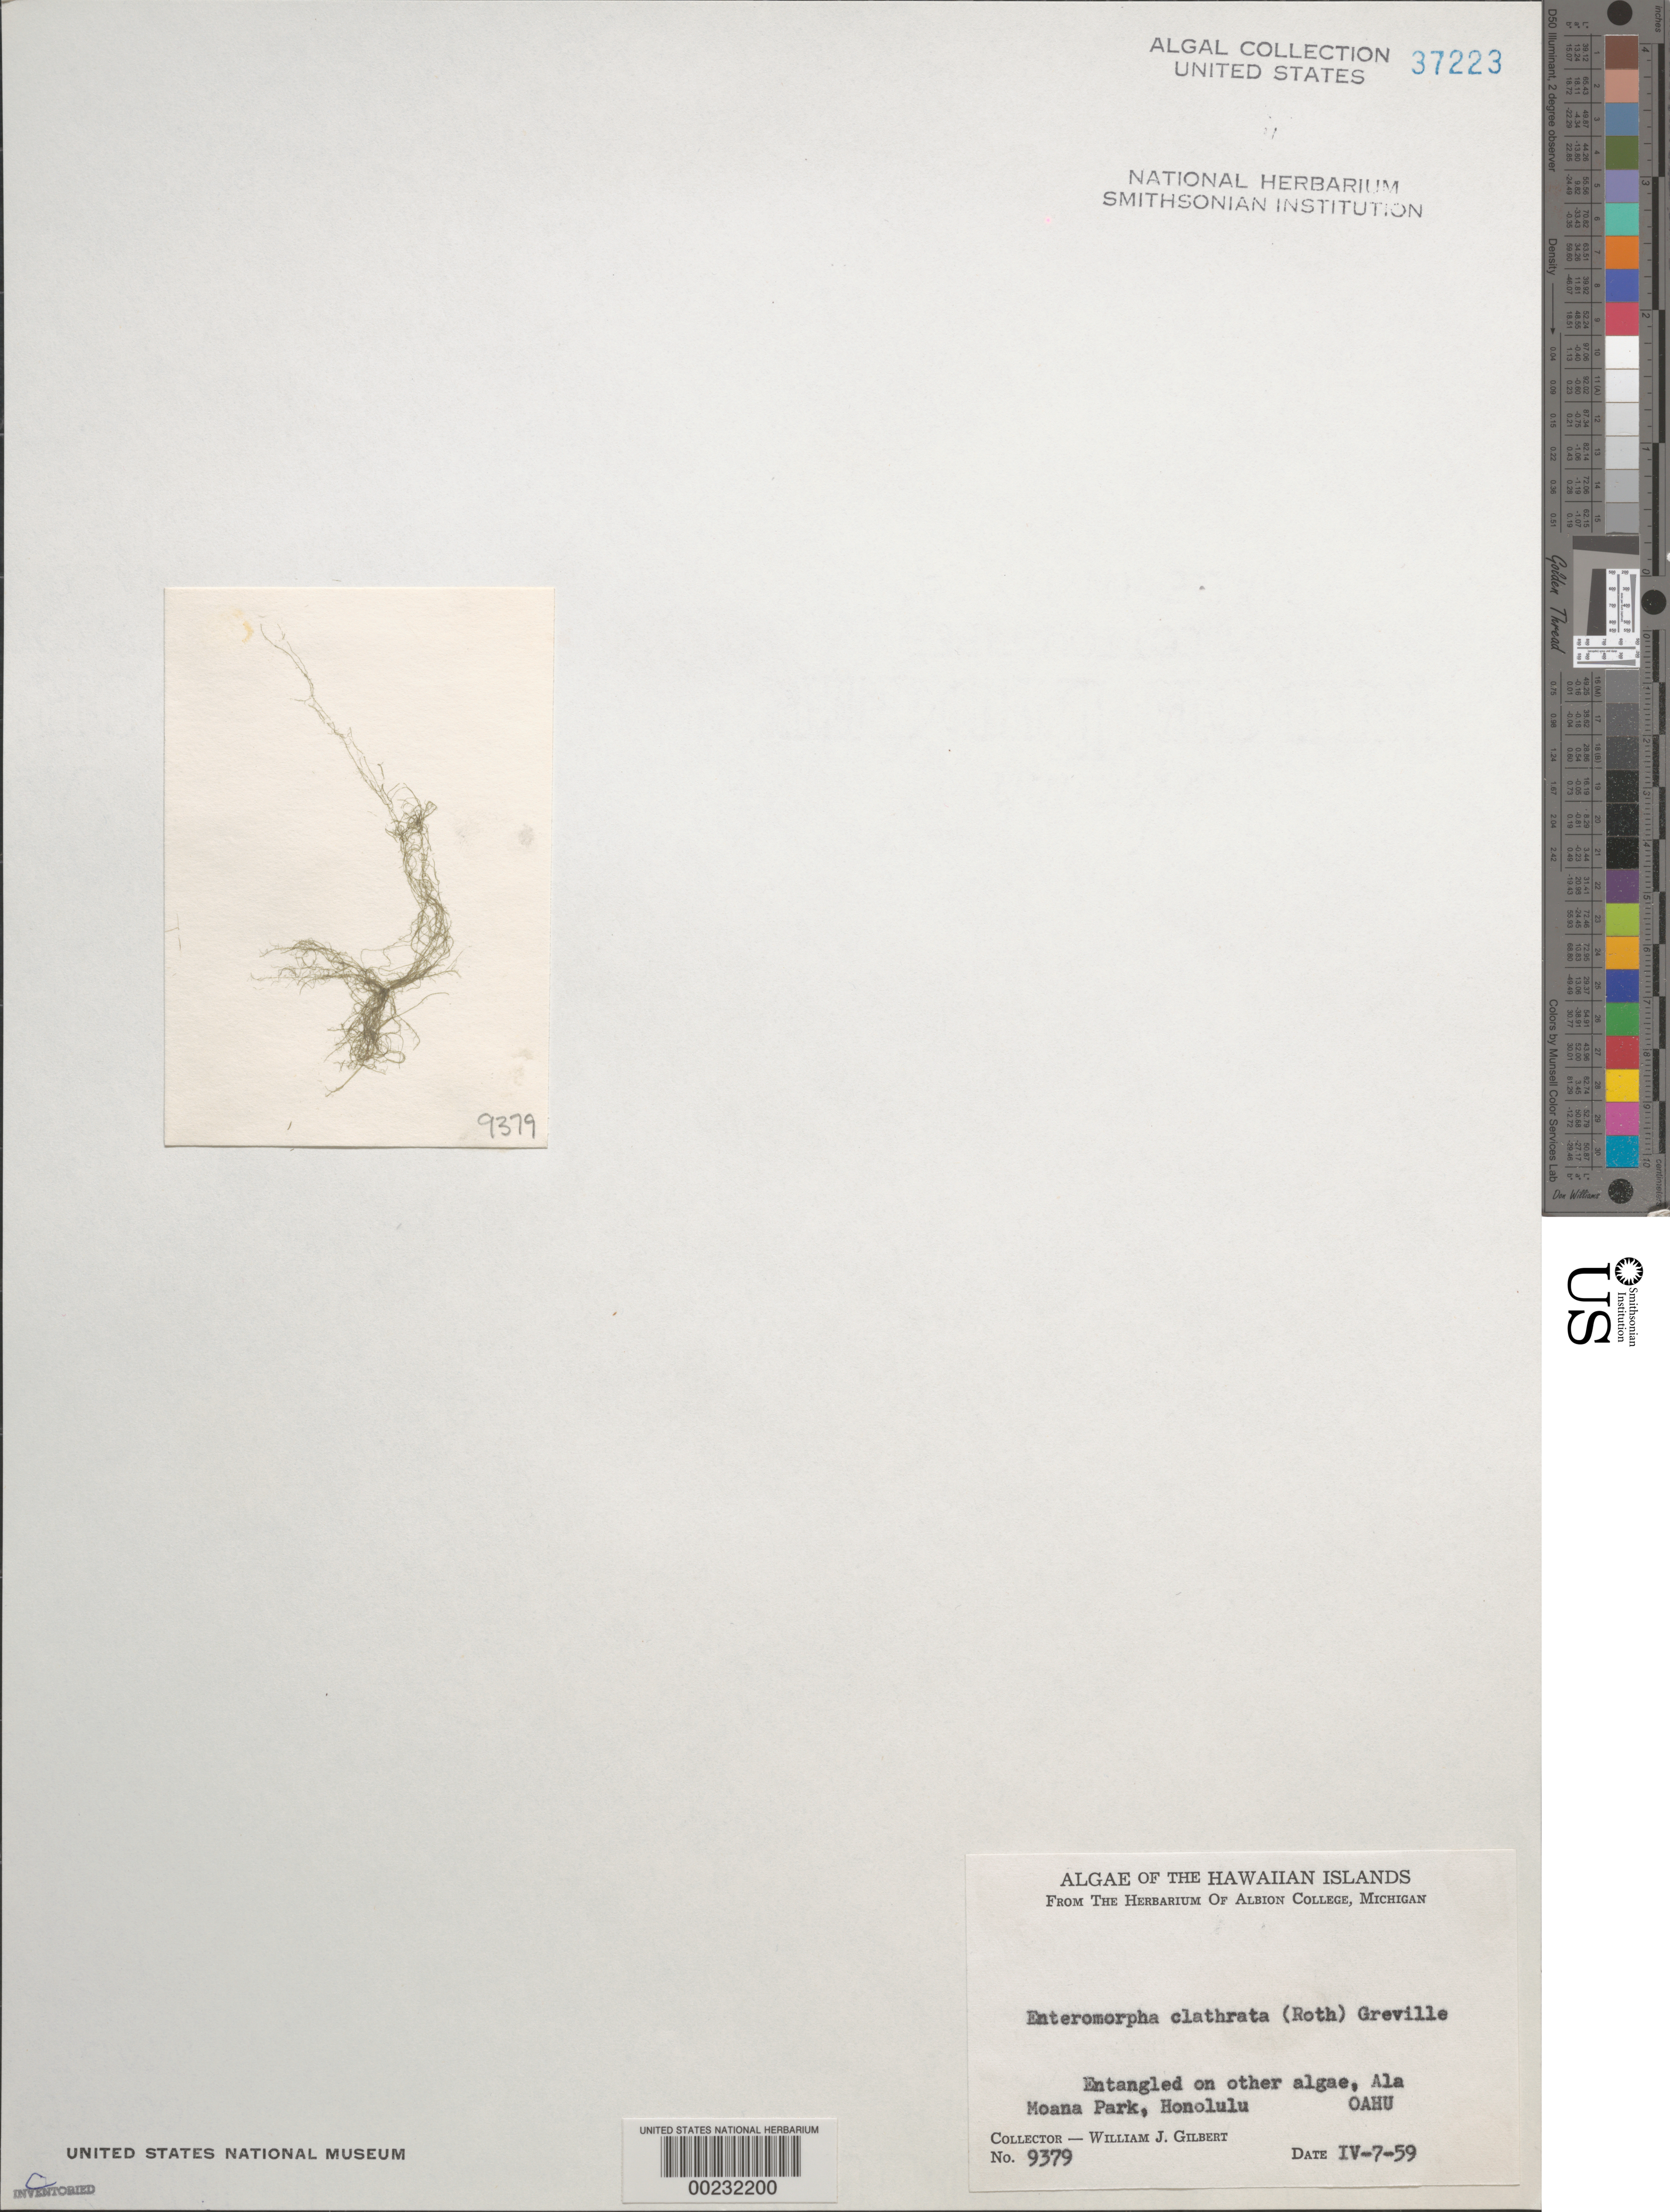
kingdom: Plantae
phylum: Chlorophyta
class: Ulvophyceae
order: Cladophorales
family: Cladophoraceae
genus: Cladophora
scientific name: Cladophora vagabunda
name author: (L.) C. Hoek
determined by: Algae name updating Project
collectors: W. J. Gilbert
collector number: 9379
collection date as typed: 07 Apr 1959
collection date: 1959-04-07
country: United States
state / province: Hawaii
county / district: Honolulu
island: Oahu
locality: Ala Moana Park, Honolulu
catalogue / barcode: US 37223